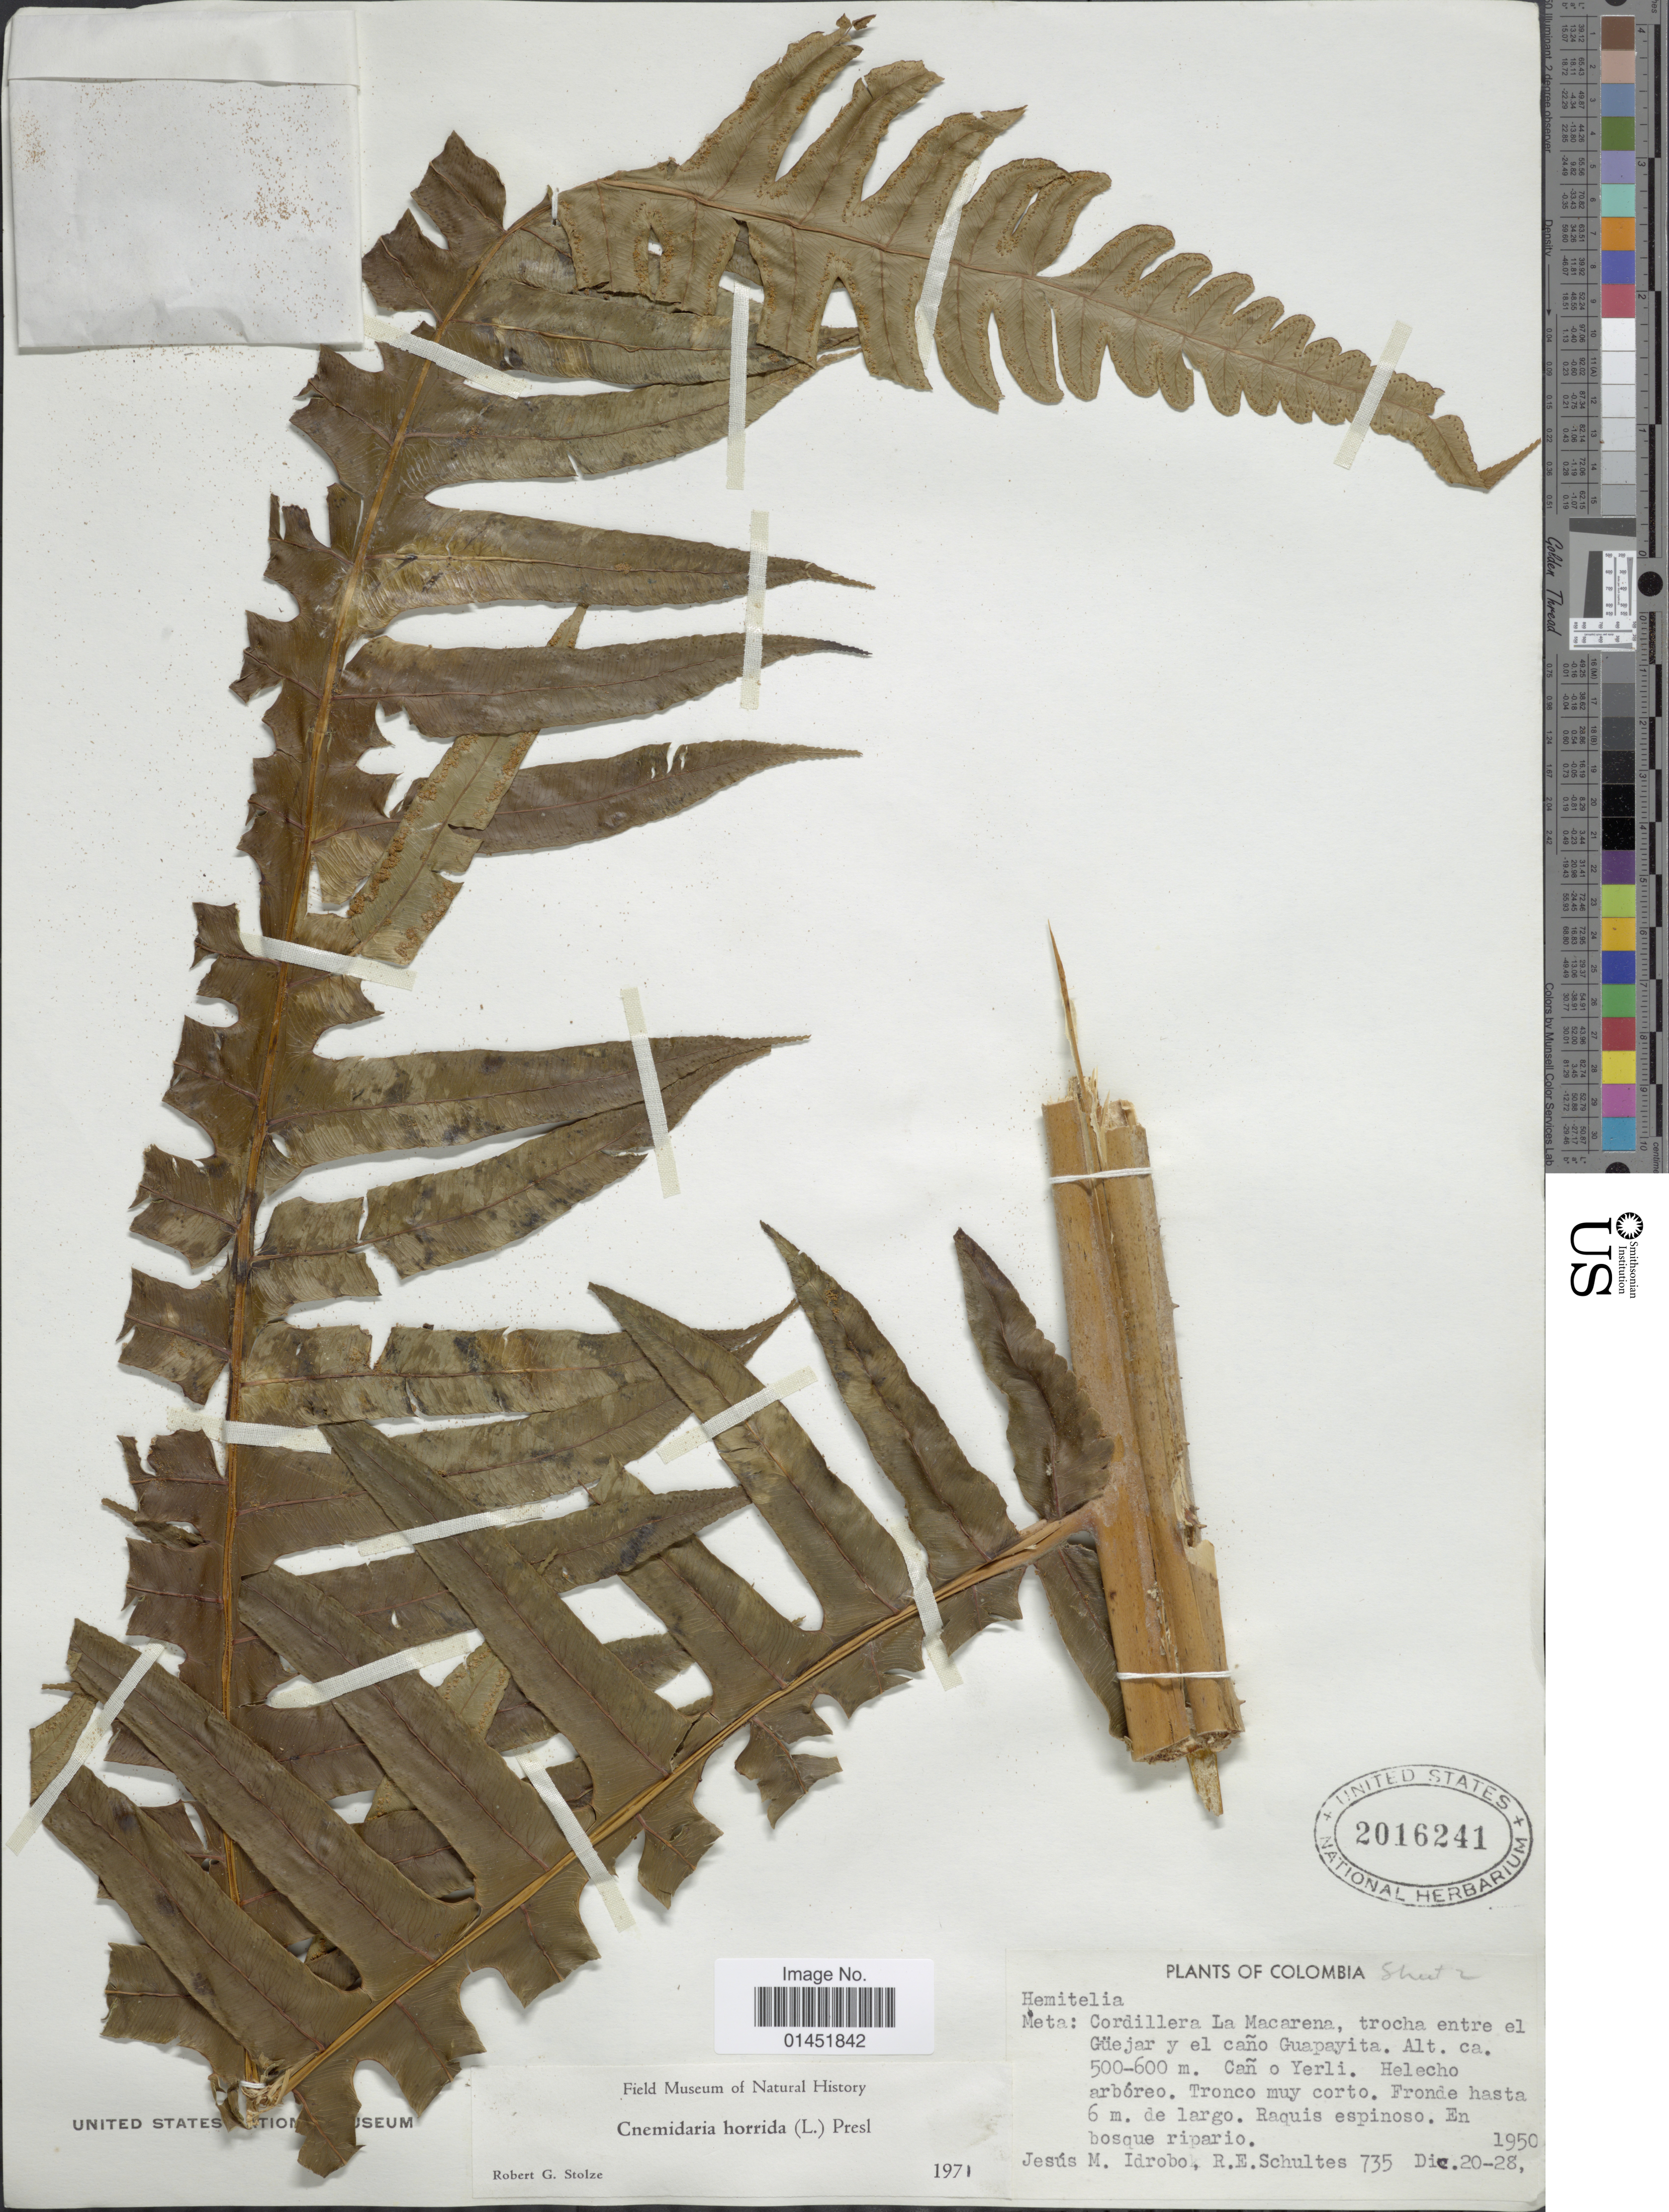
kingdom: Plantae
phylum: Tracheophyta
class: Polypodiopsida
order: Cyatheales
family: Cyatheaceae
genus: Cyathea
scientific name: Cyathea horrida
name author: (L.) Sm.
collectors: J. M. Idrobo & R. E. Schultes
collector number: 735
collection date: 1950-12-20/1950-12-28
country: Colombia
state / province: Meta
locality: Cordillera La Macarena, trocha entre el rio Güejar y el caño Guapayita, Caño o Yerli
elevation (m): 500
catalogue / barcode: US 2016241